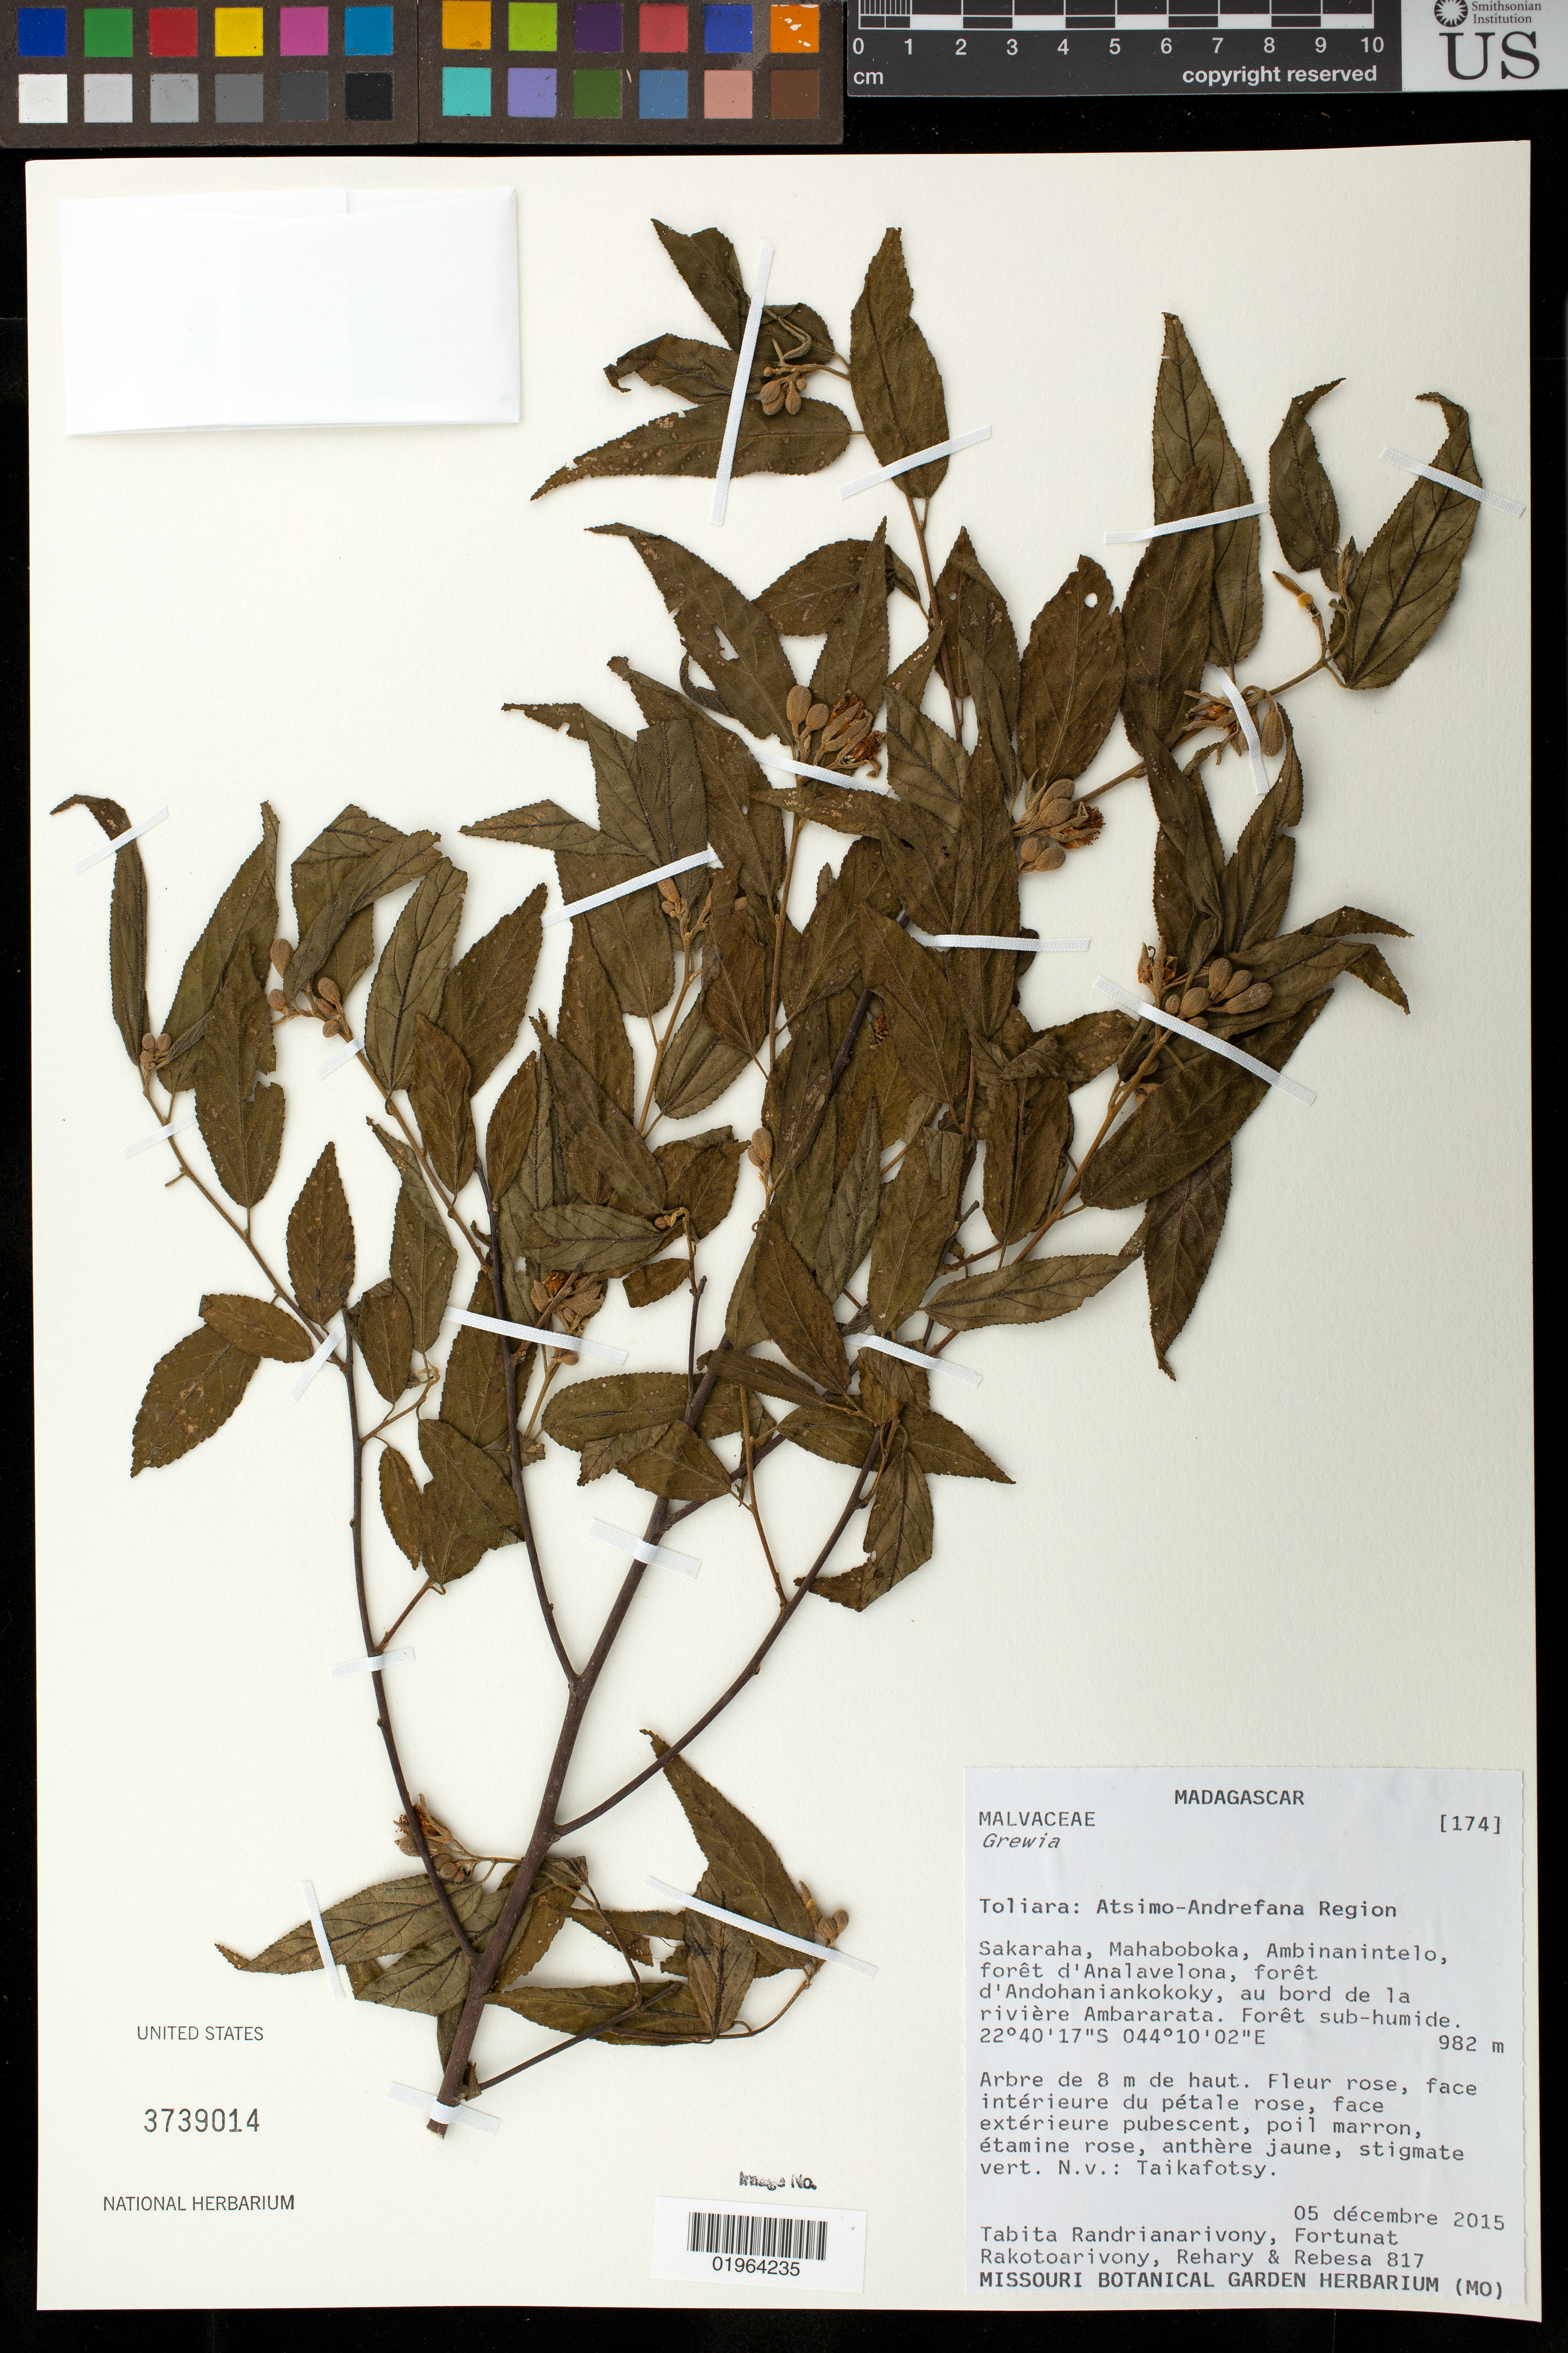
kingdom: Plantae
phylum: Tracheophyta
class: Magnoliopsida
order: Malvales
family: Malvaceae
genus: Grewia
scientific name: Grewia barorum Capuron, ined.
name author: Capuron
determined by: Jourdain-Fievet, L.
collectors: T. Randrianarivony, F. Rakotoarivony, Rehary & Rebesa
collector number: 817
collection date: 2015-12-05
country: Madagascar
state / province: Atsimo-Andrefana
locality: Sakaraha, Mahaboboka, Ambinanintelo, foret d'Analavelona, foret d'Andohaniankokoky, au bord de la riviere Antsazoa.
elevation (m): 982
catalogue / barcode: US 3739014